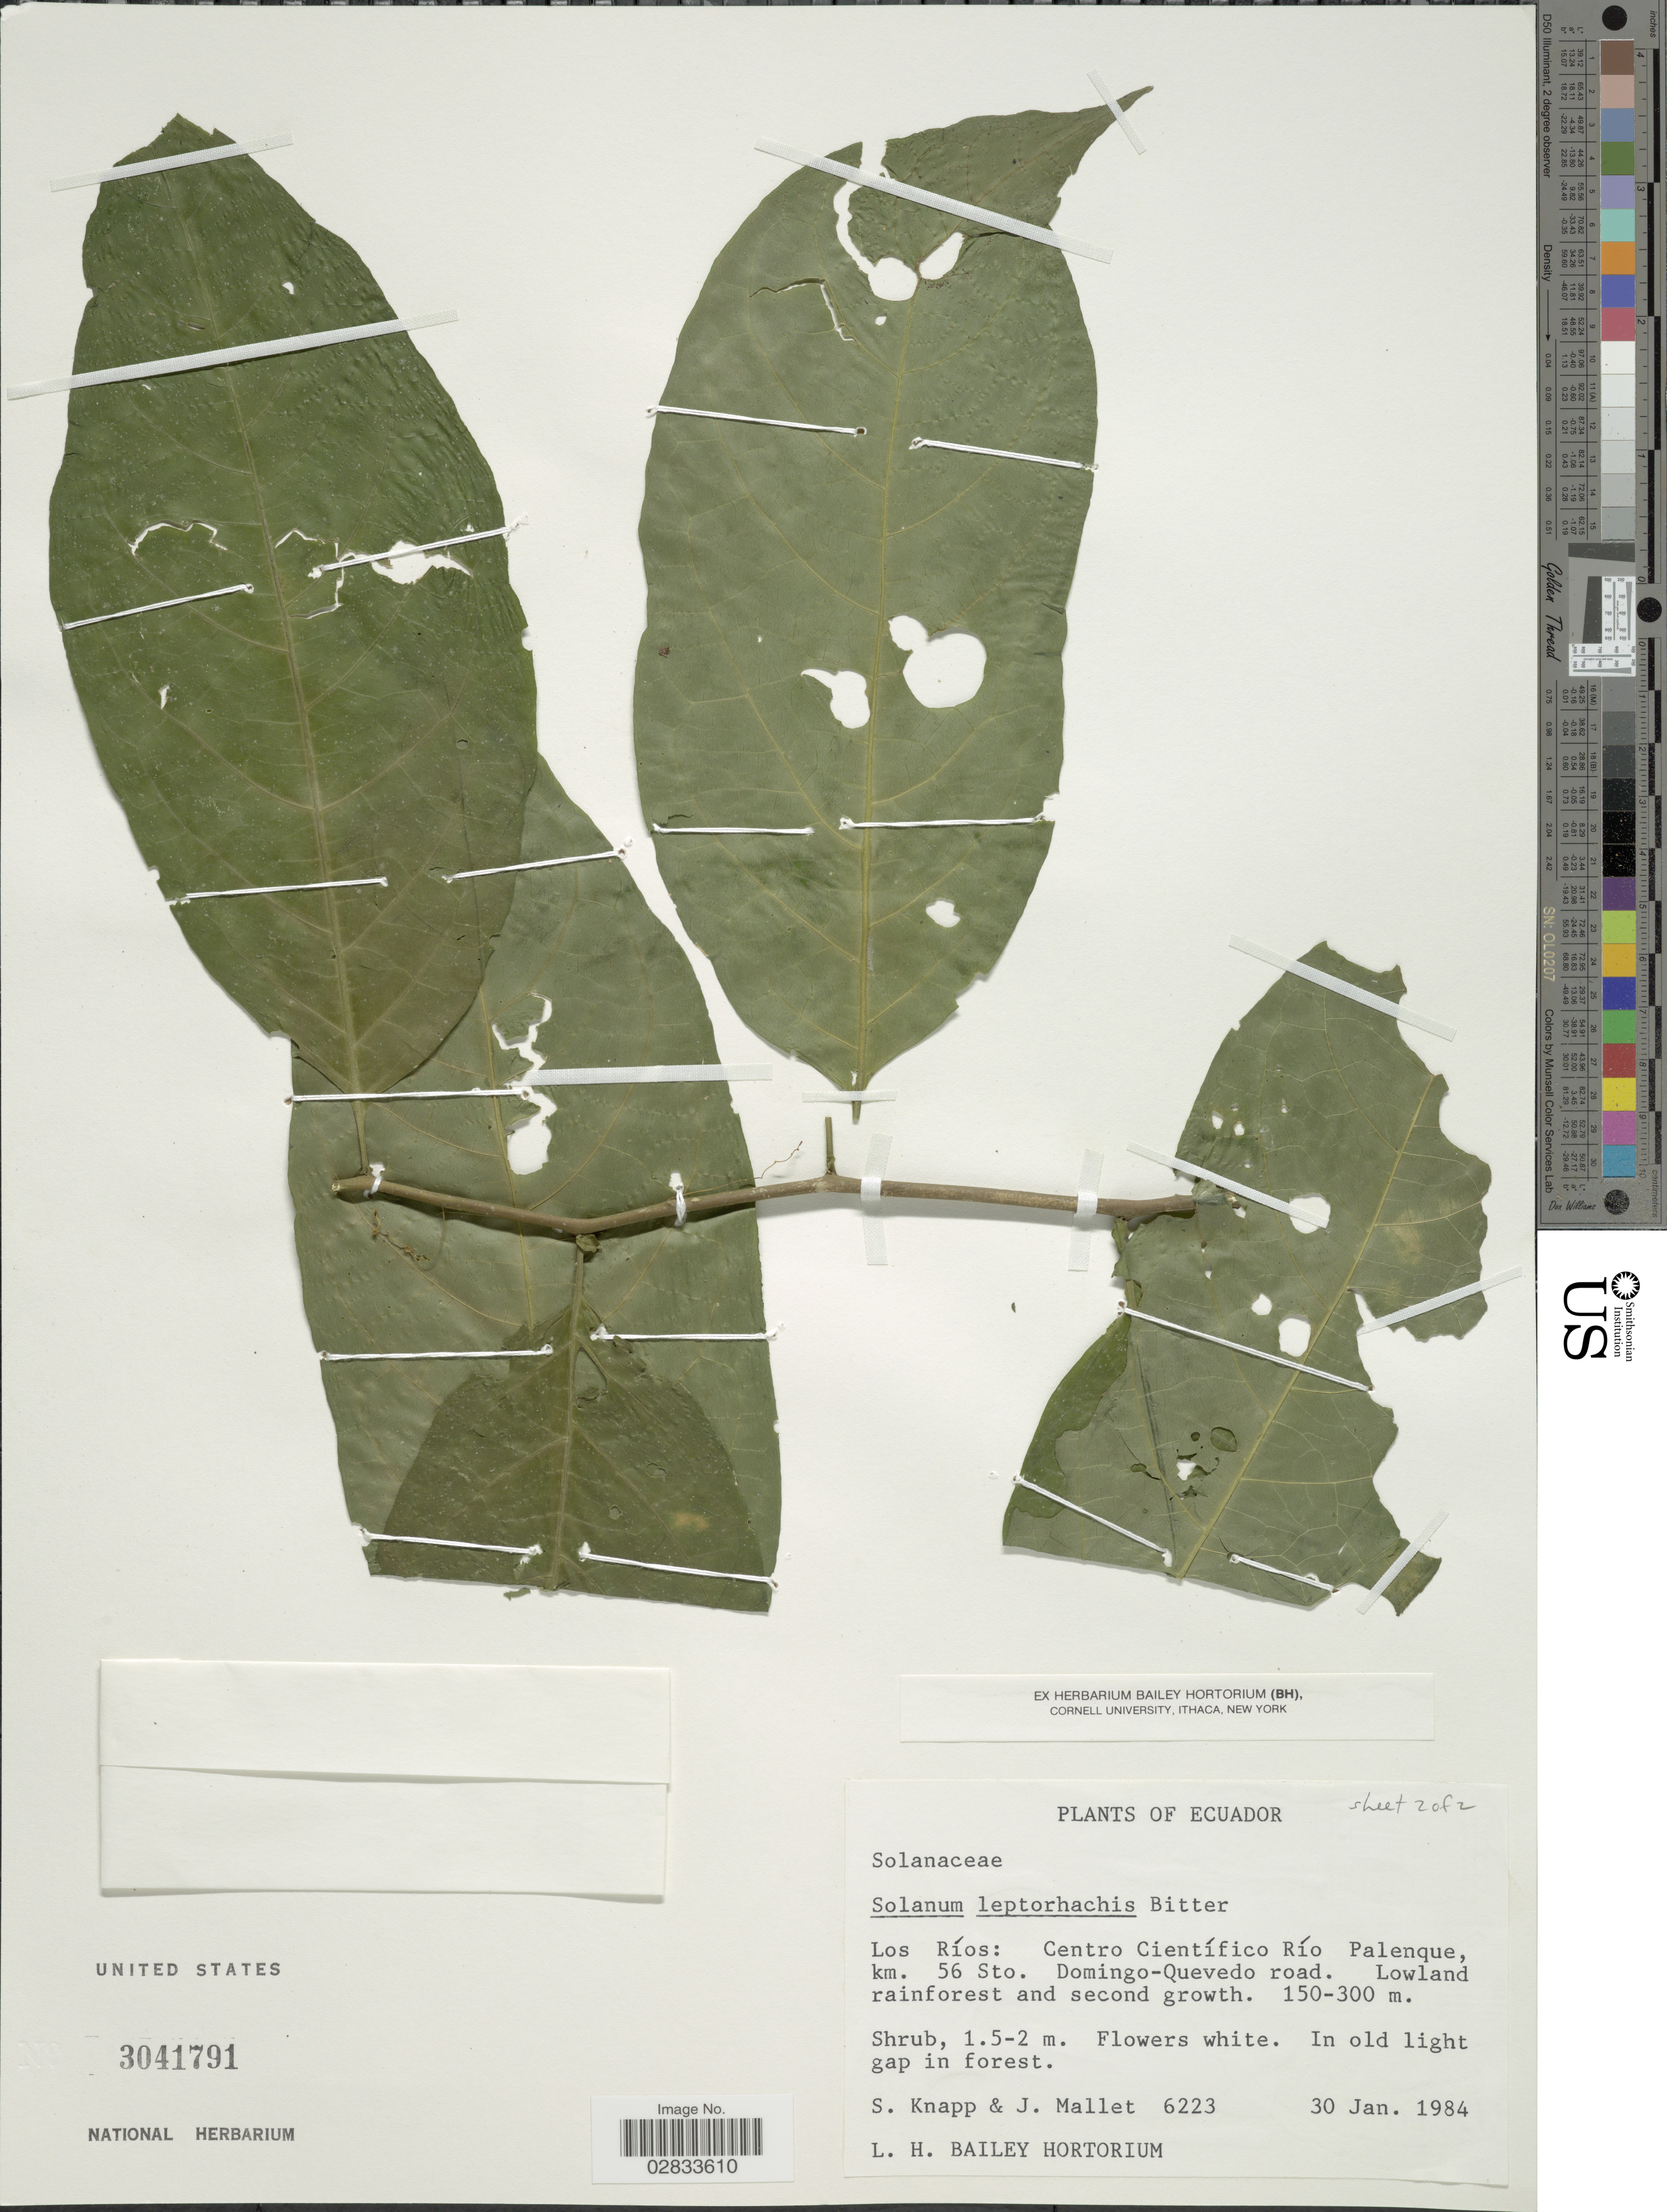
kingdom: Plantae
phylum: Tracheophyta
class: Magnoliopsida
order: Solanales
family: Solanaceae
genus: Solanum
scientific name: Solanum leptorhachis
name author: Bitter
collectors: S. Knapp & J. Mallet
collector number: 6223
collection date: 1984-01-30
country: Ecuador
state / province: Los Ríos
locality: Centro Científico Río Palenque, km. 56 Sto. Domingo-Quevedo road.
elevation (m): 150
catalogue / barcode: US 3041791